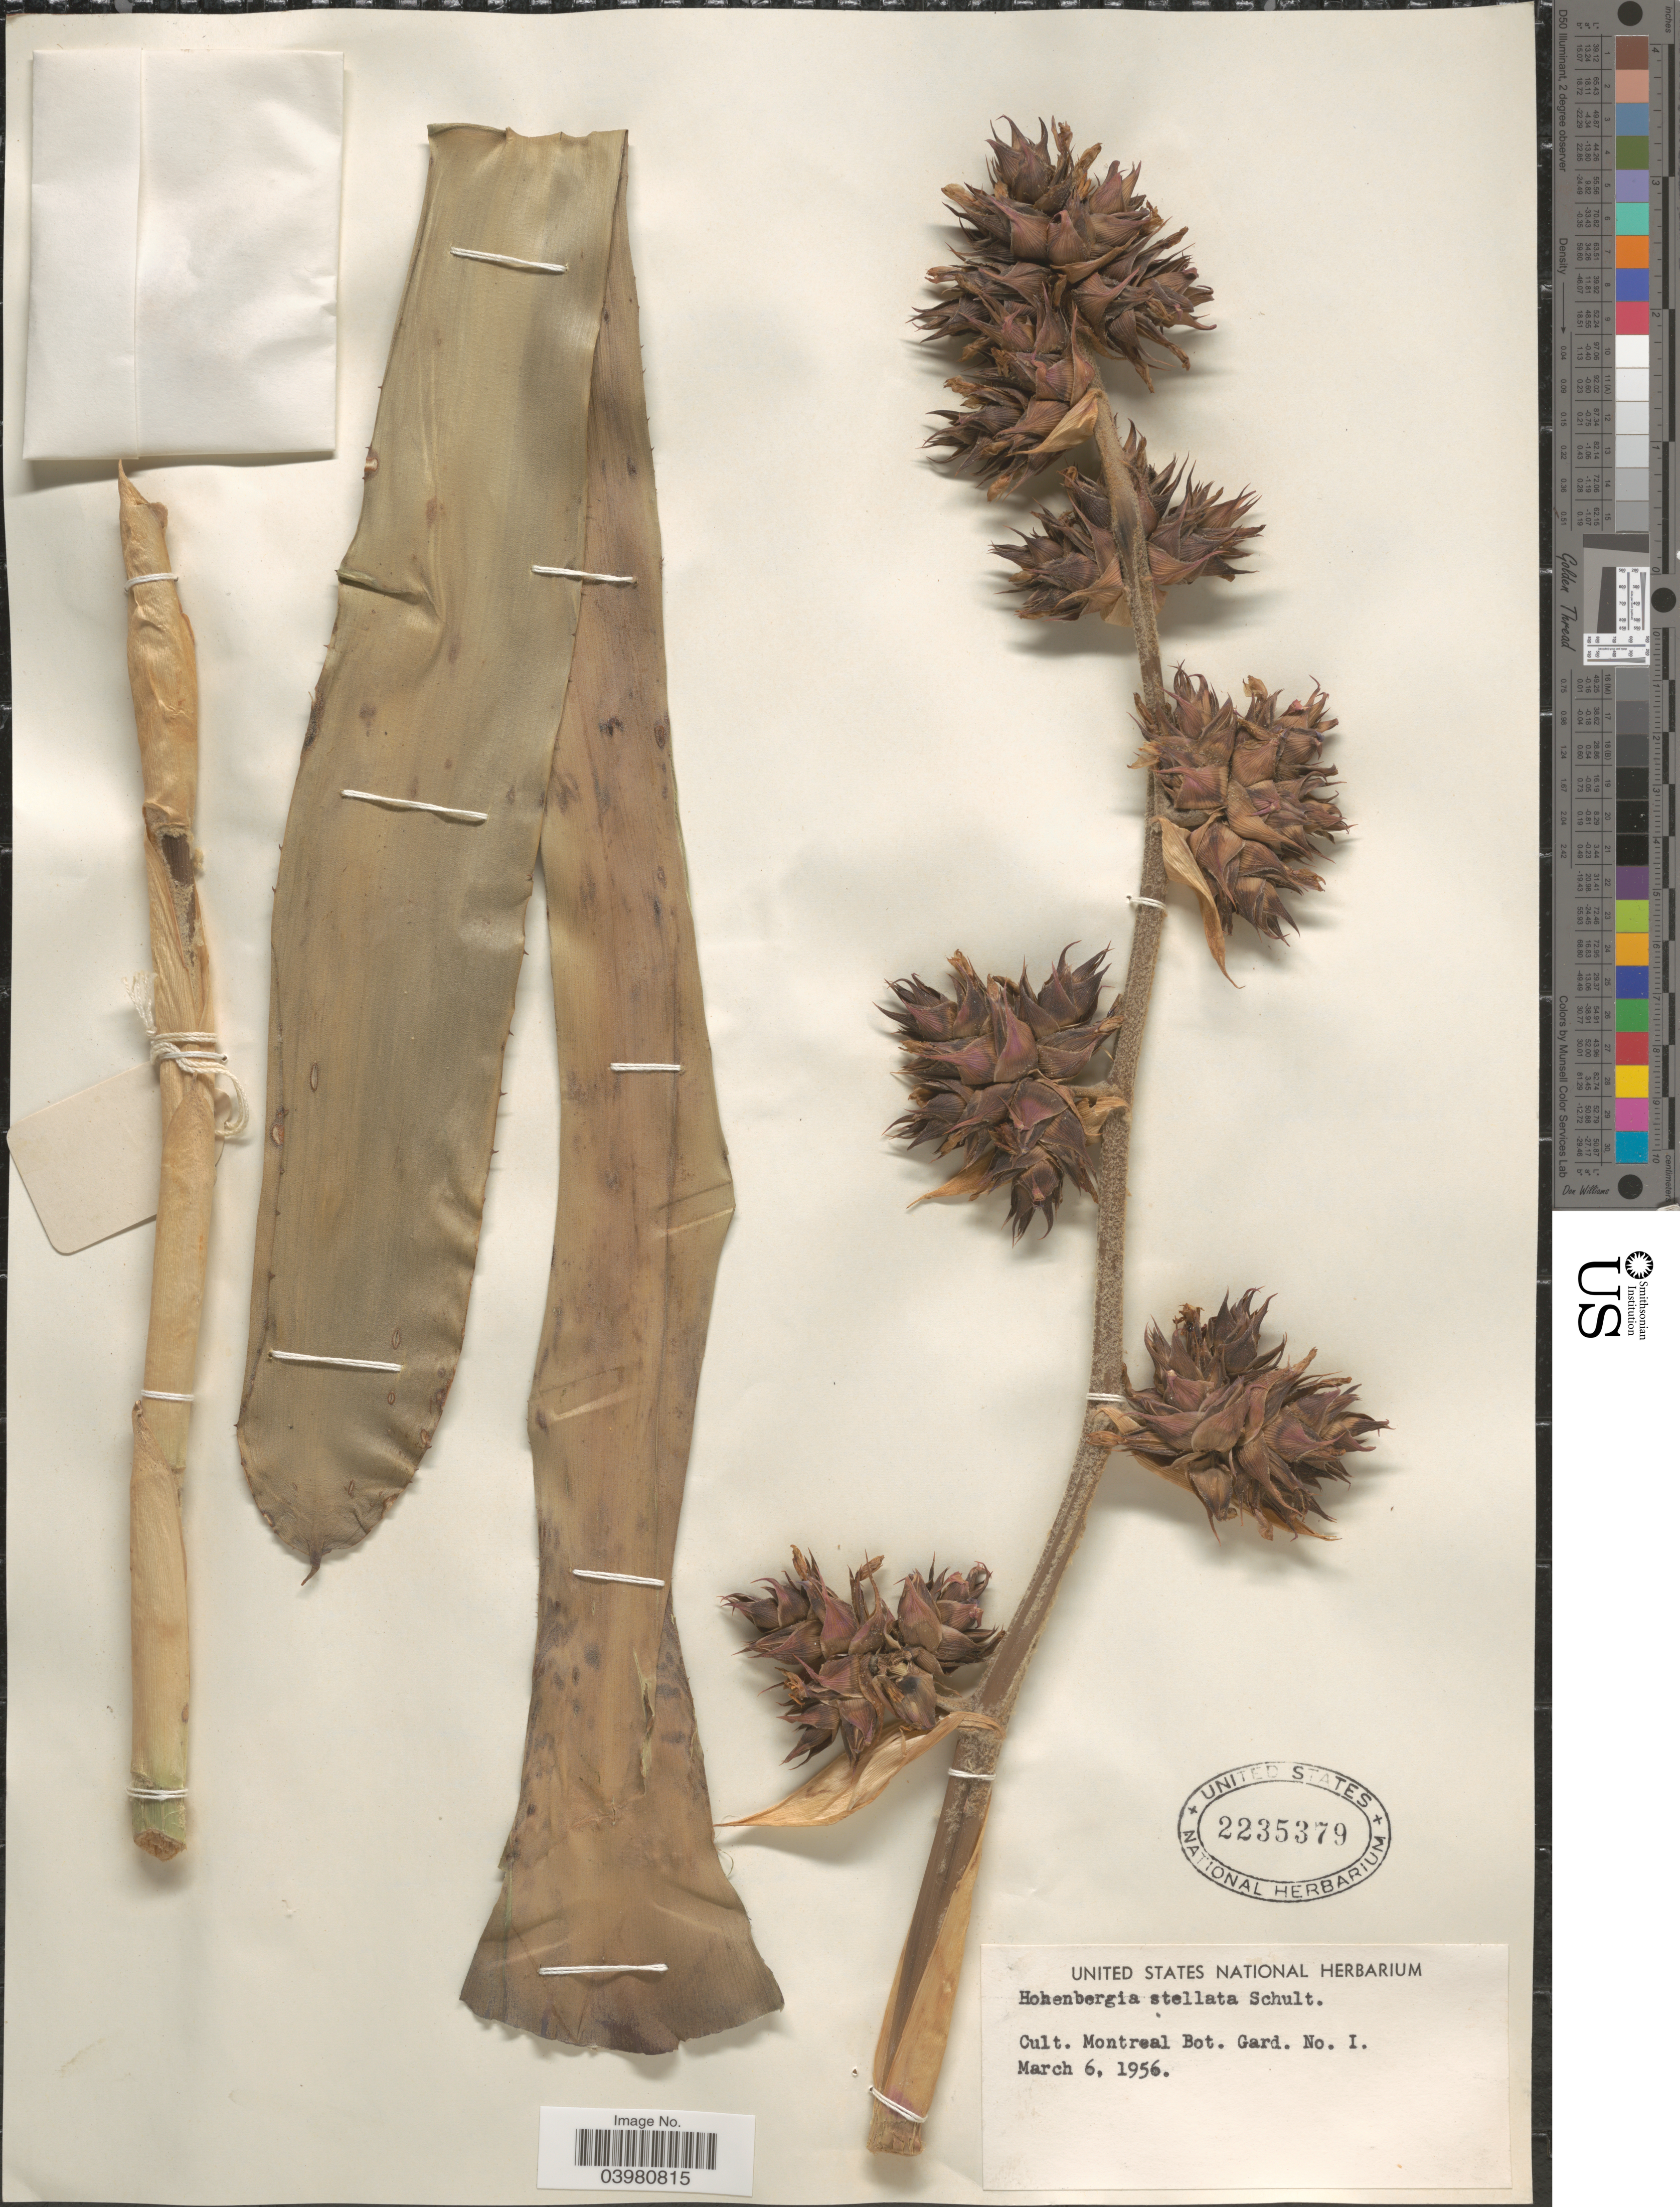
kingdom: Plantae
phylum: Tracheophyta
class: Liliopsida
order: Poales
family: Bromeliaceae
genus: Hohenbergia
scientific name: Hohenbergia stellata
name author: Schult. & Schult. f.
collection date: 1956-03-06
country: Canada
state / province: Quebec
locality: Cult. Montreal Bot. Gard. No. I.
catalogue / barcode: US 2235379